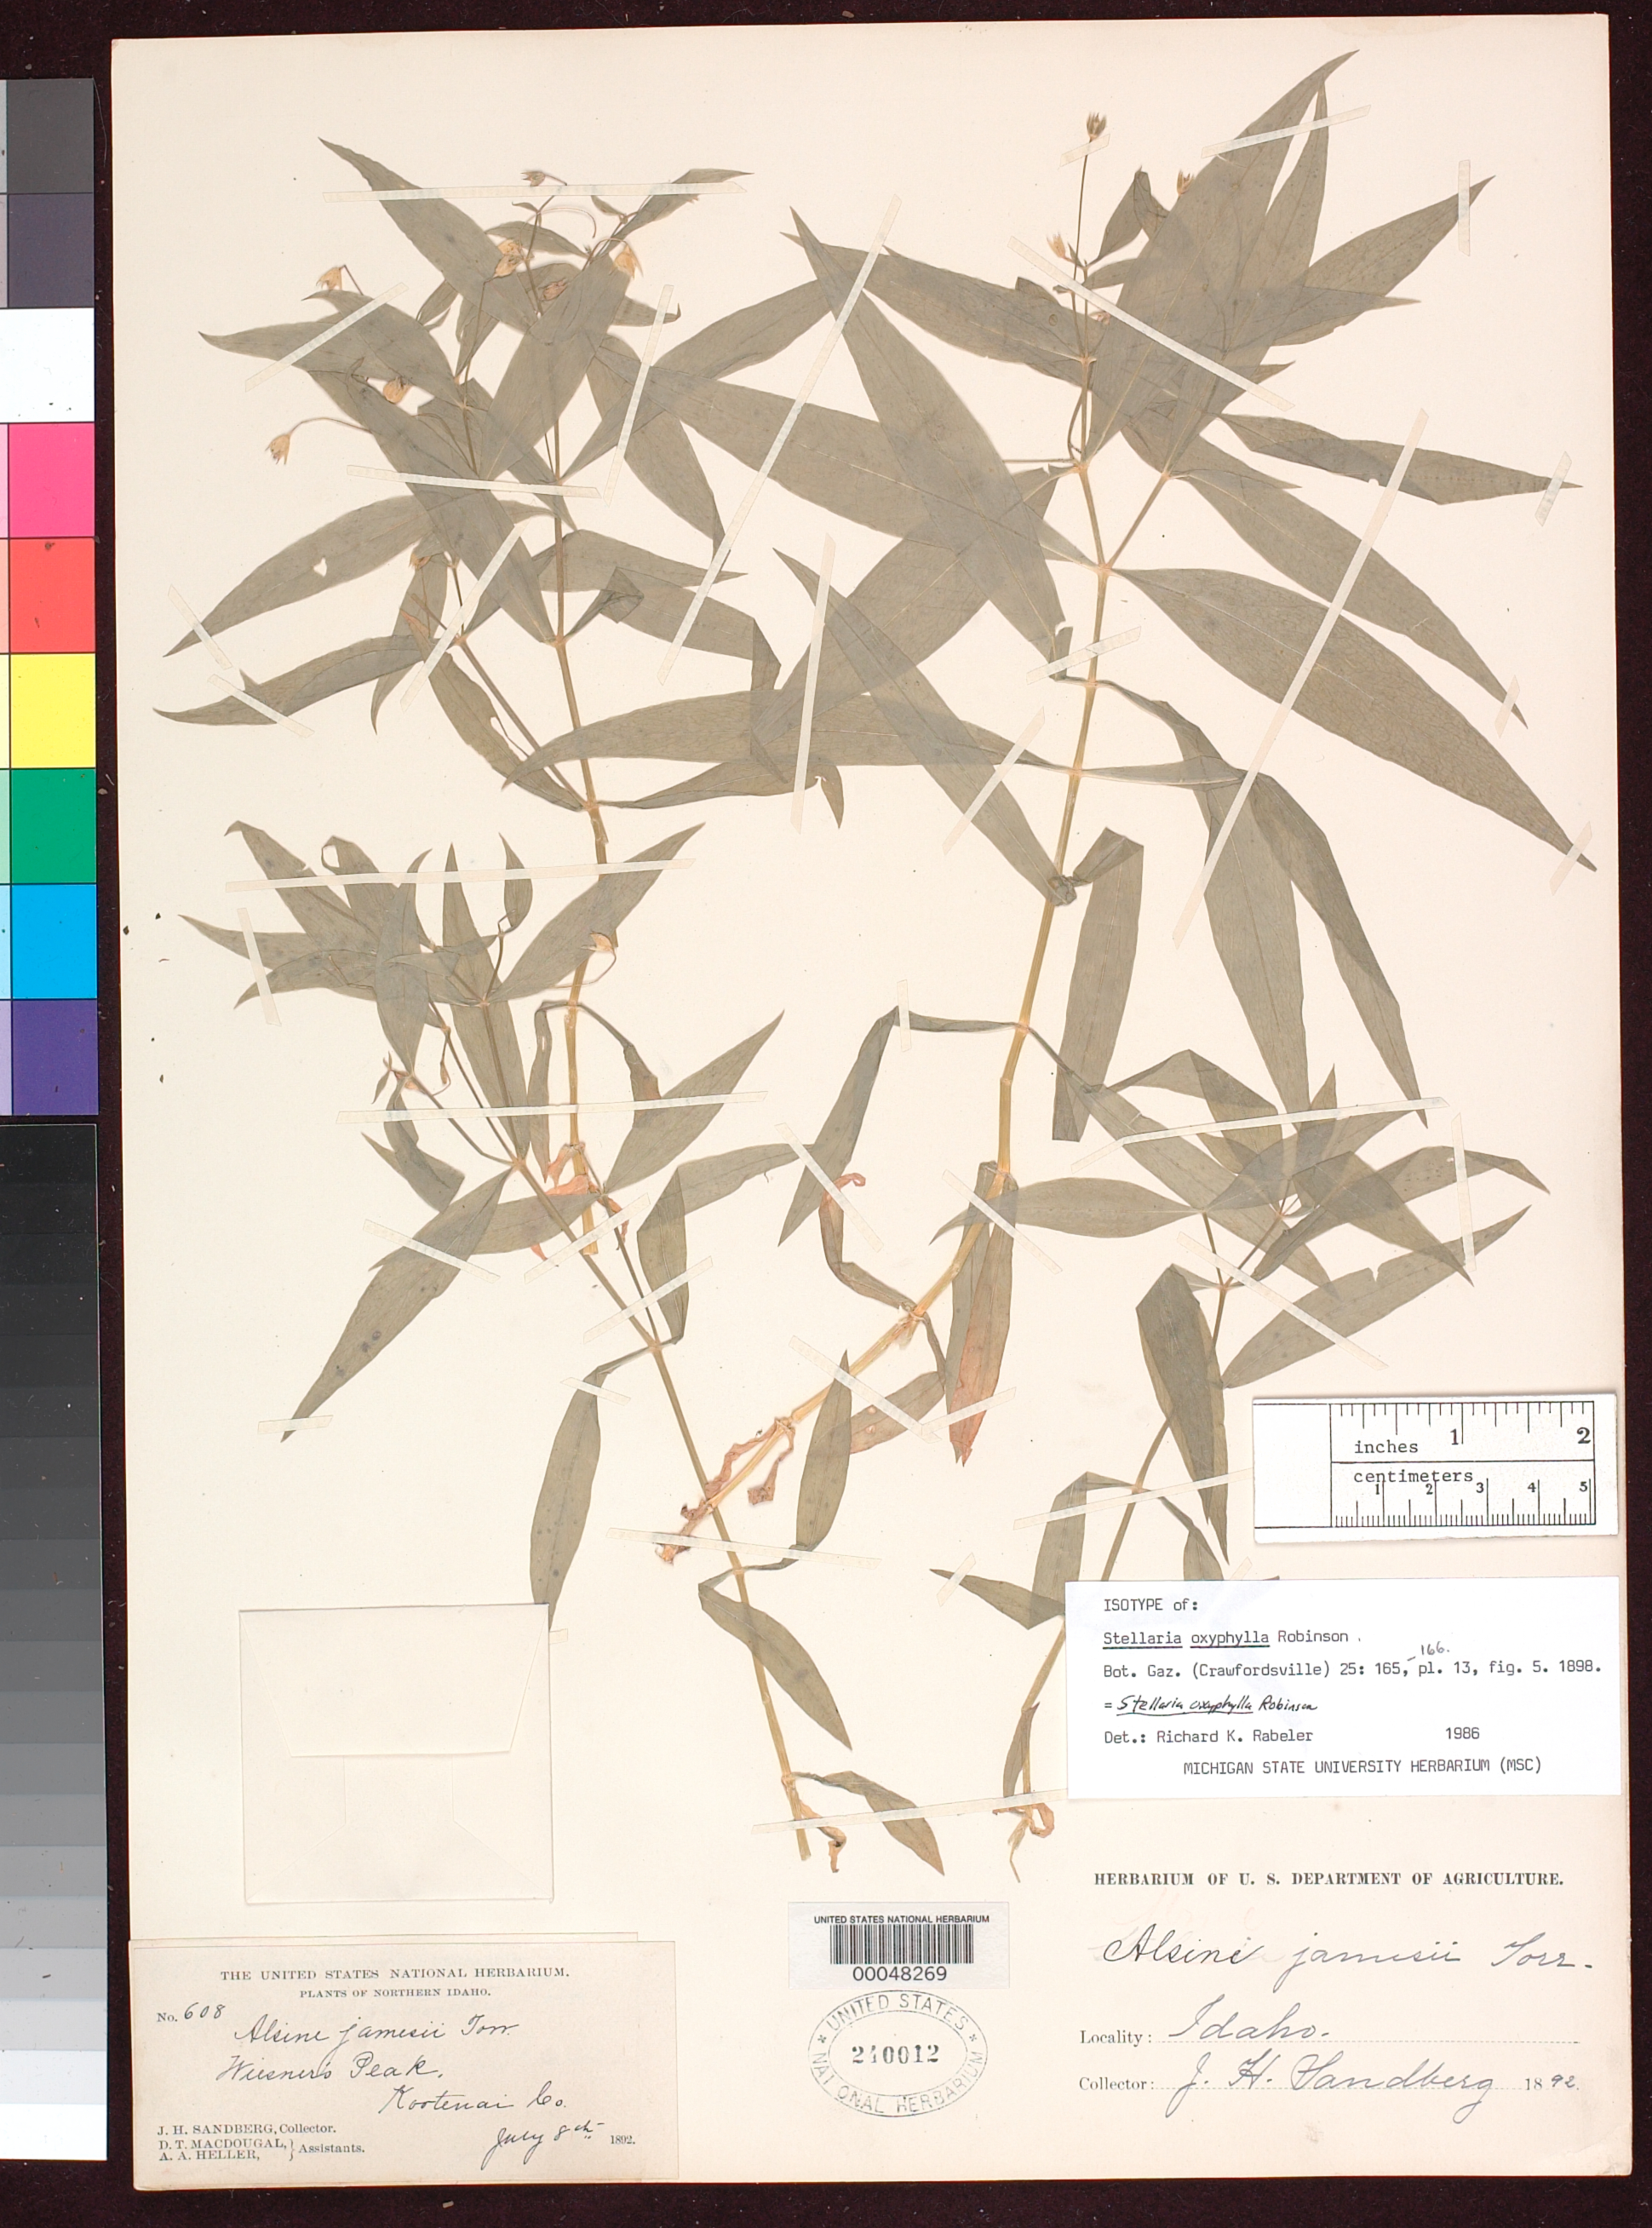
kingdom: Plantae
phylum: Tracheophyta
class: Magnoliopsida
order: Caryophyllales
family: Caryophyllaceae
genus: Stellaria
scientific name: Stellaria oxyphylla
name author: B.L. Rob.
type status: Isotype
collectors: J. H. Sandberg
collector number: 608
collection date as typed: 08 Jul 1892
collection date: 1892-07-08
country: United States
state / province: Idaho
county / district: Kootenai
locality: Wiessner's Peak.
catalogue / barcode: US 240012